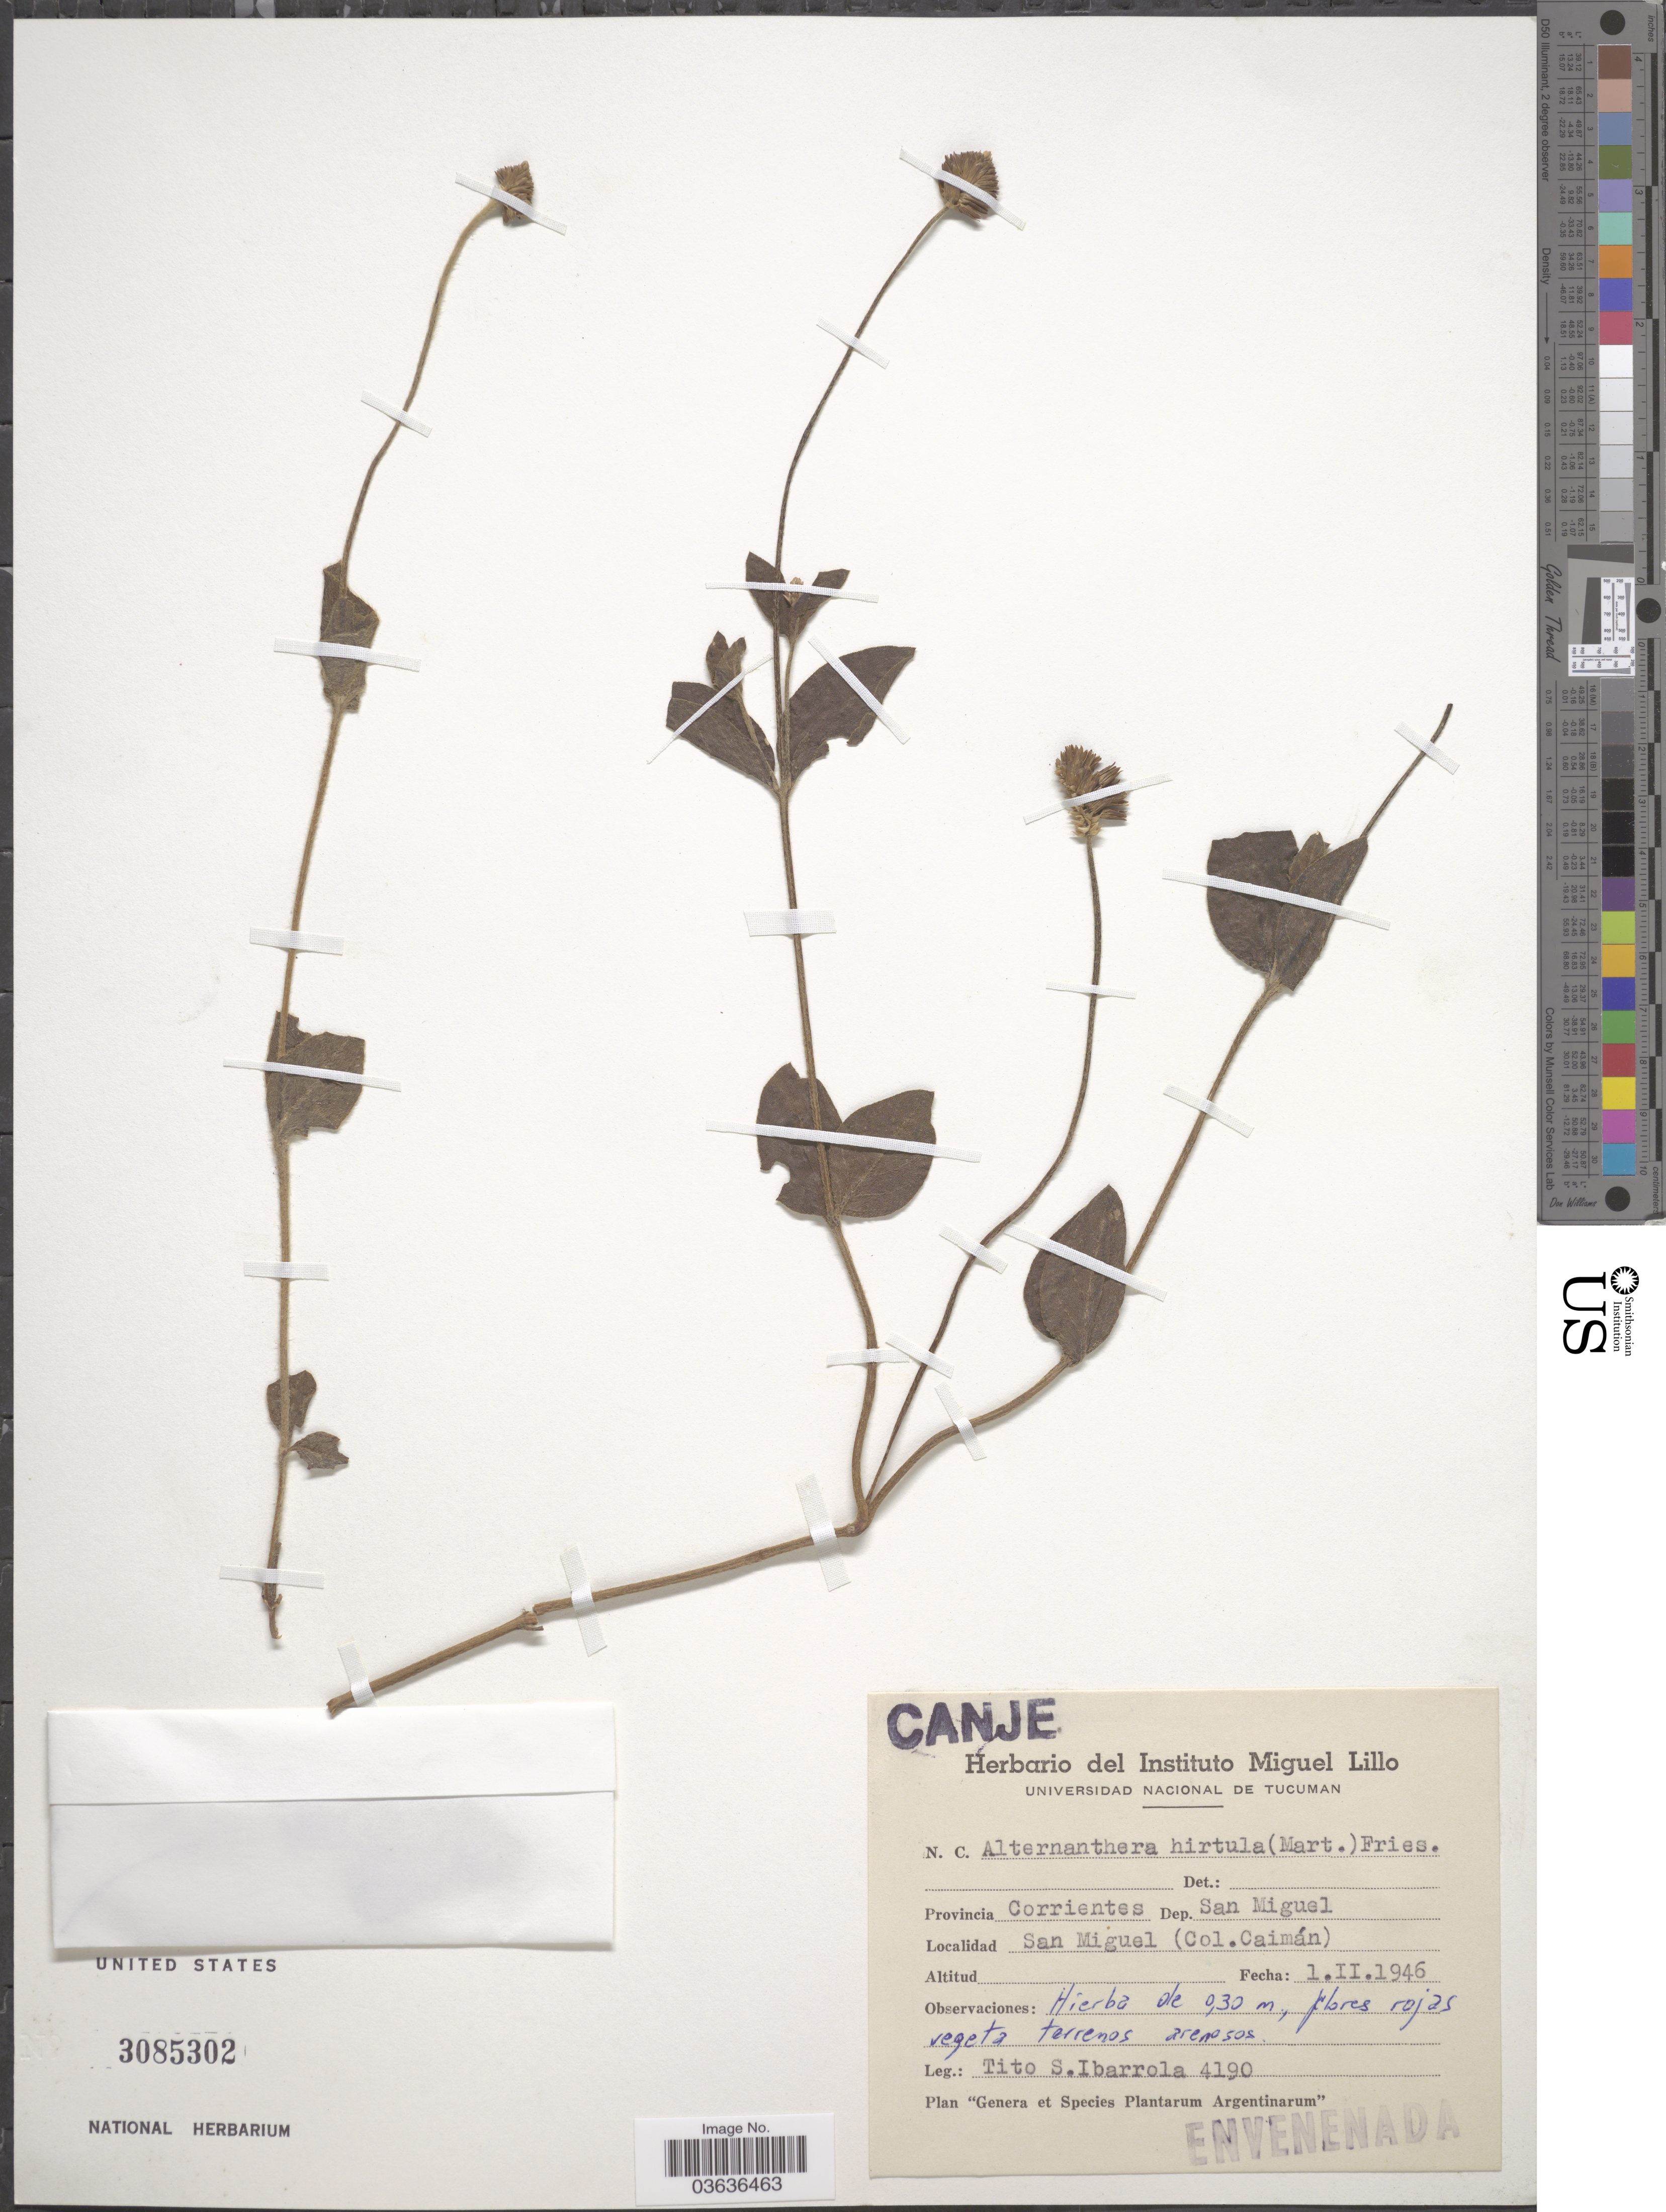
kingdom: Plantae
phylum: Tracheophyta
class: Magnoliopsida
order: Caryophyllales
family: Amaranthaceae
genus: Alternanthera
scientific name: Alternanthera hirtula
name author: (Mart.) R.E. Fr.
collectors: T. Ibarrola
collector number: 4190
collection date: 1946-02-01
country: Argentina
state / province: Corrientes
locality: Dep. San Miguel. San Miguel (Col. Caimán).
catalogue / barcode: US 3085302